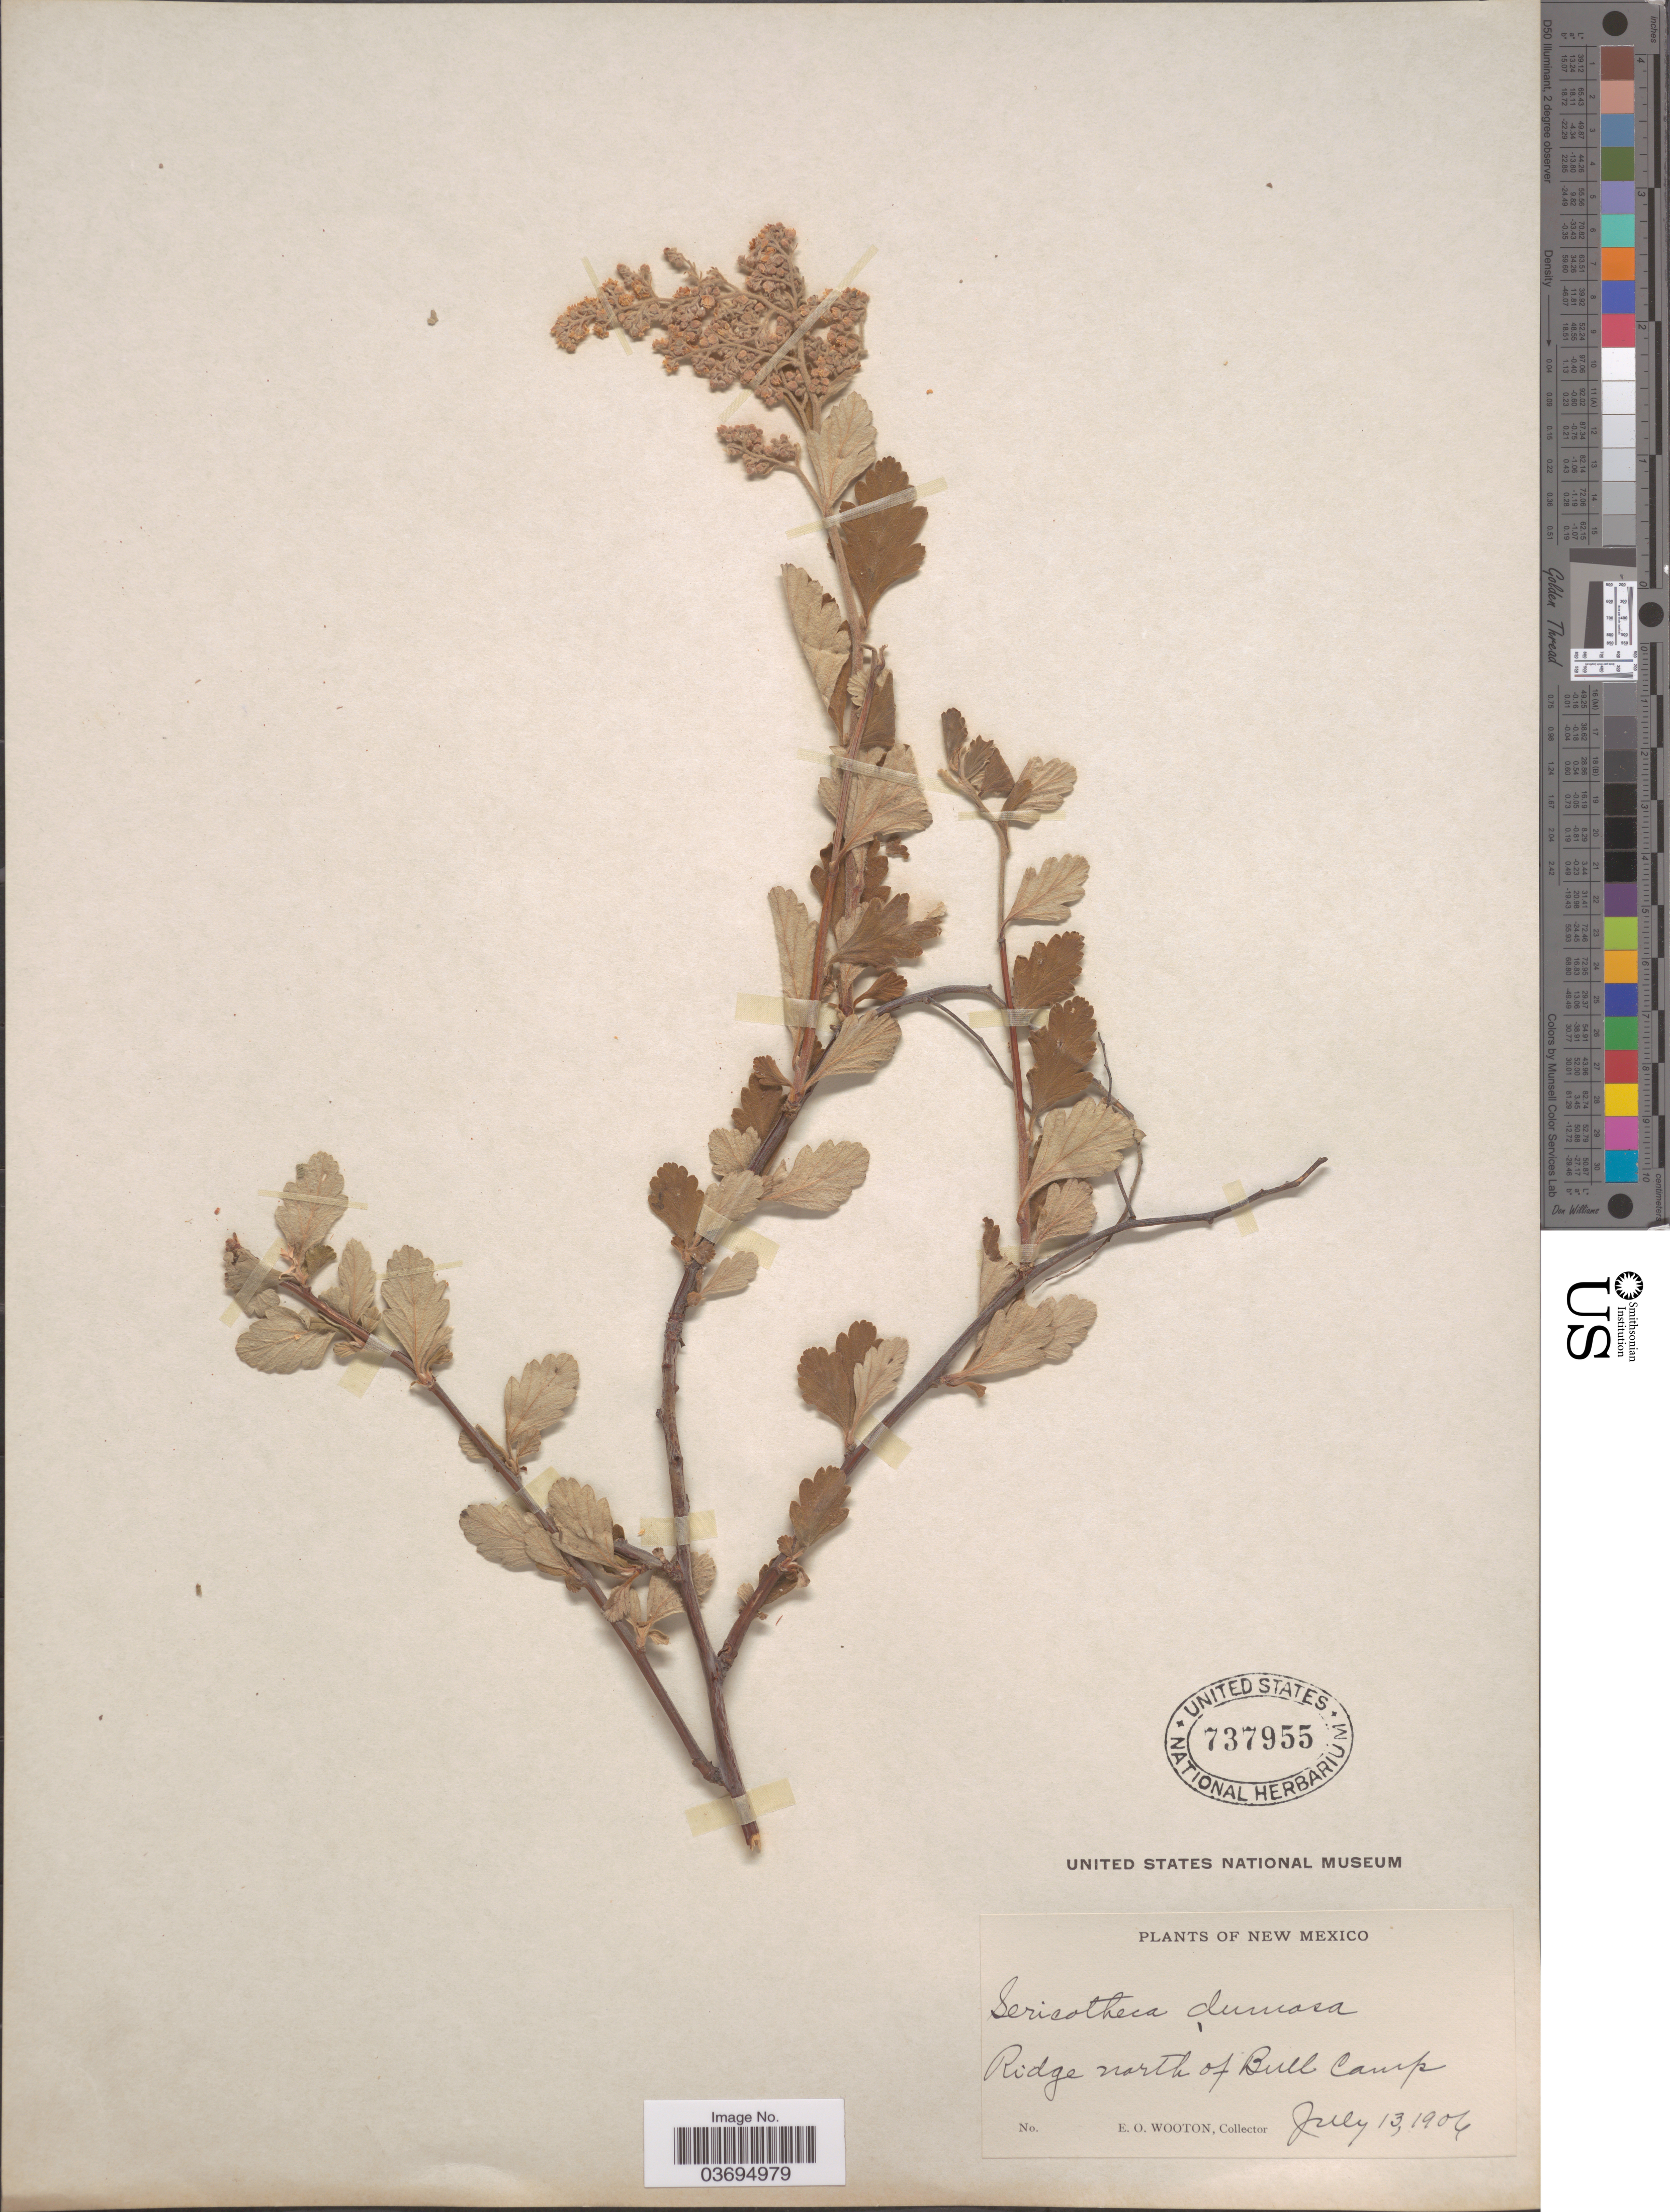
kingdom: Plantae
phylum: Tracheophyta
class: Magnoliopsida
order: Rosales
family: Rosaceae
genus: Holodiscus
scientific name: Holodiscus discolor var. dumosus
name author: Maxim. ex J.M. Coult.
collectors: E. O. Wooton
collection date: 1906-07-13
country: United States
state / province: New Mexico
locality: Ridge north of Bull Camp.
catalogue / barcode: US 737955